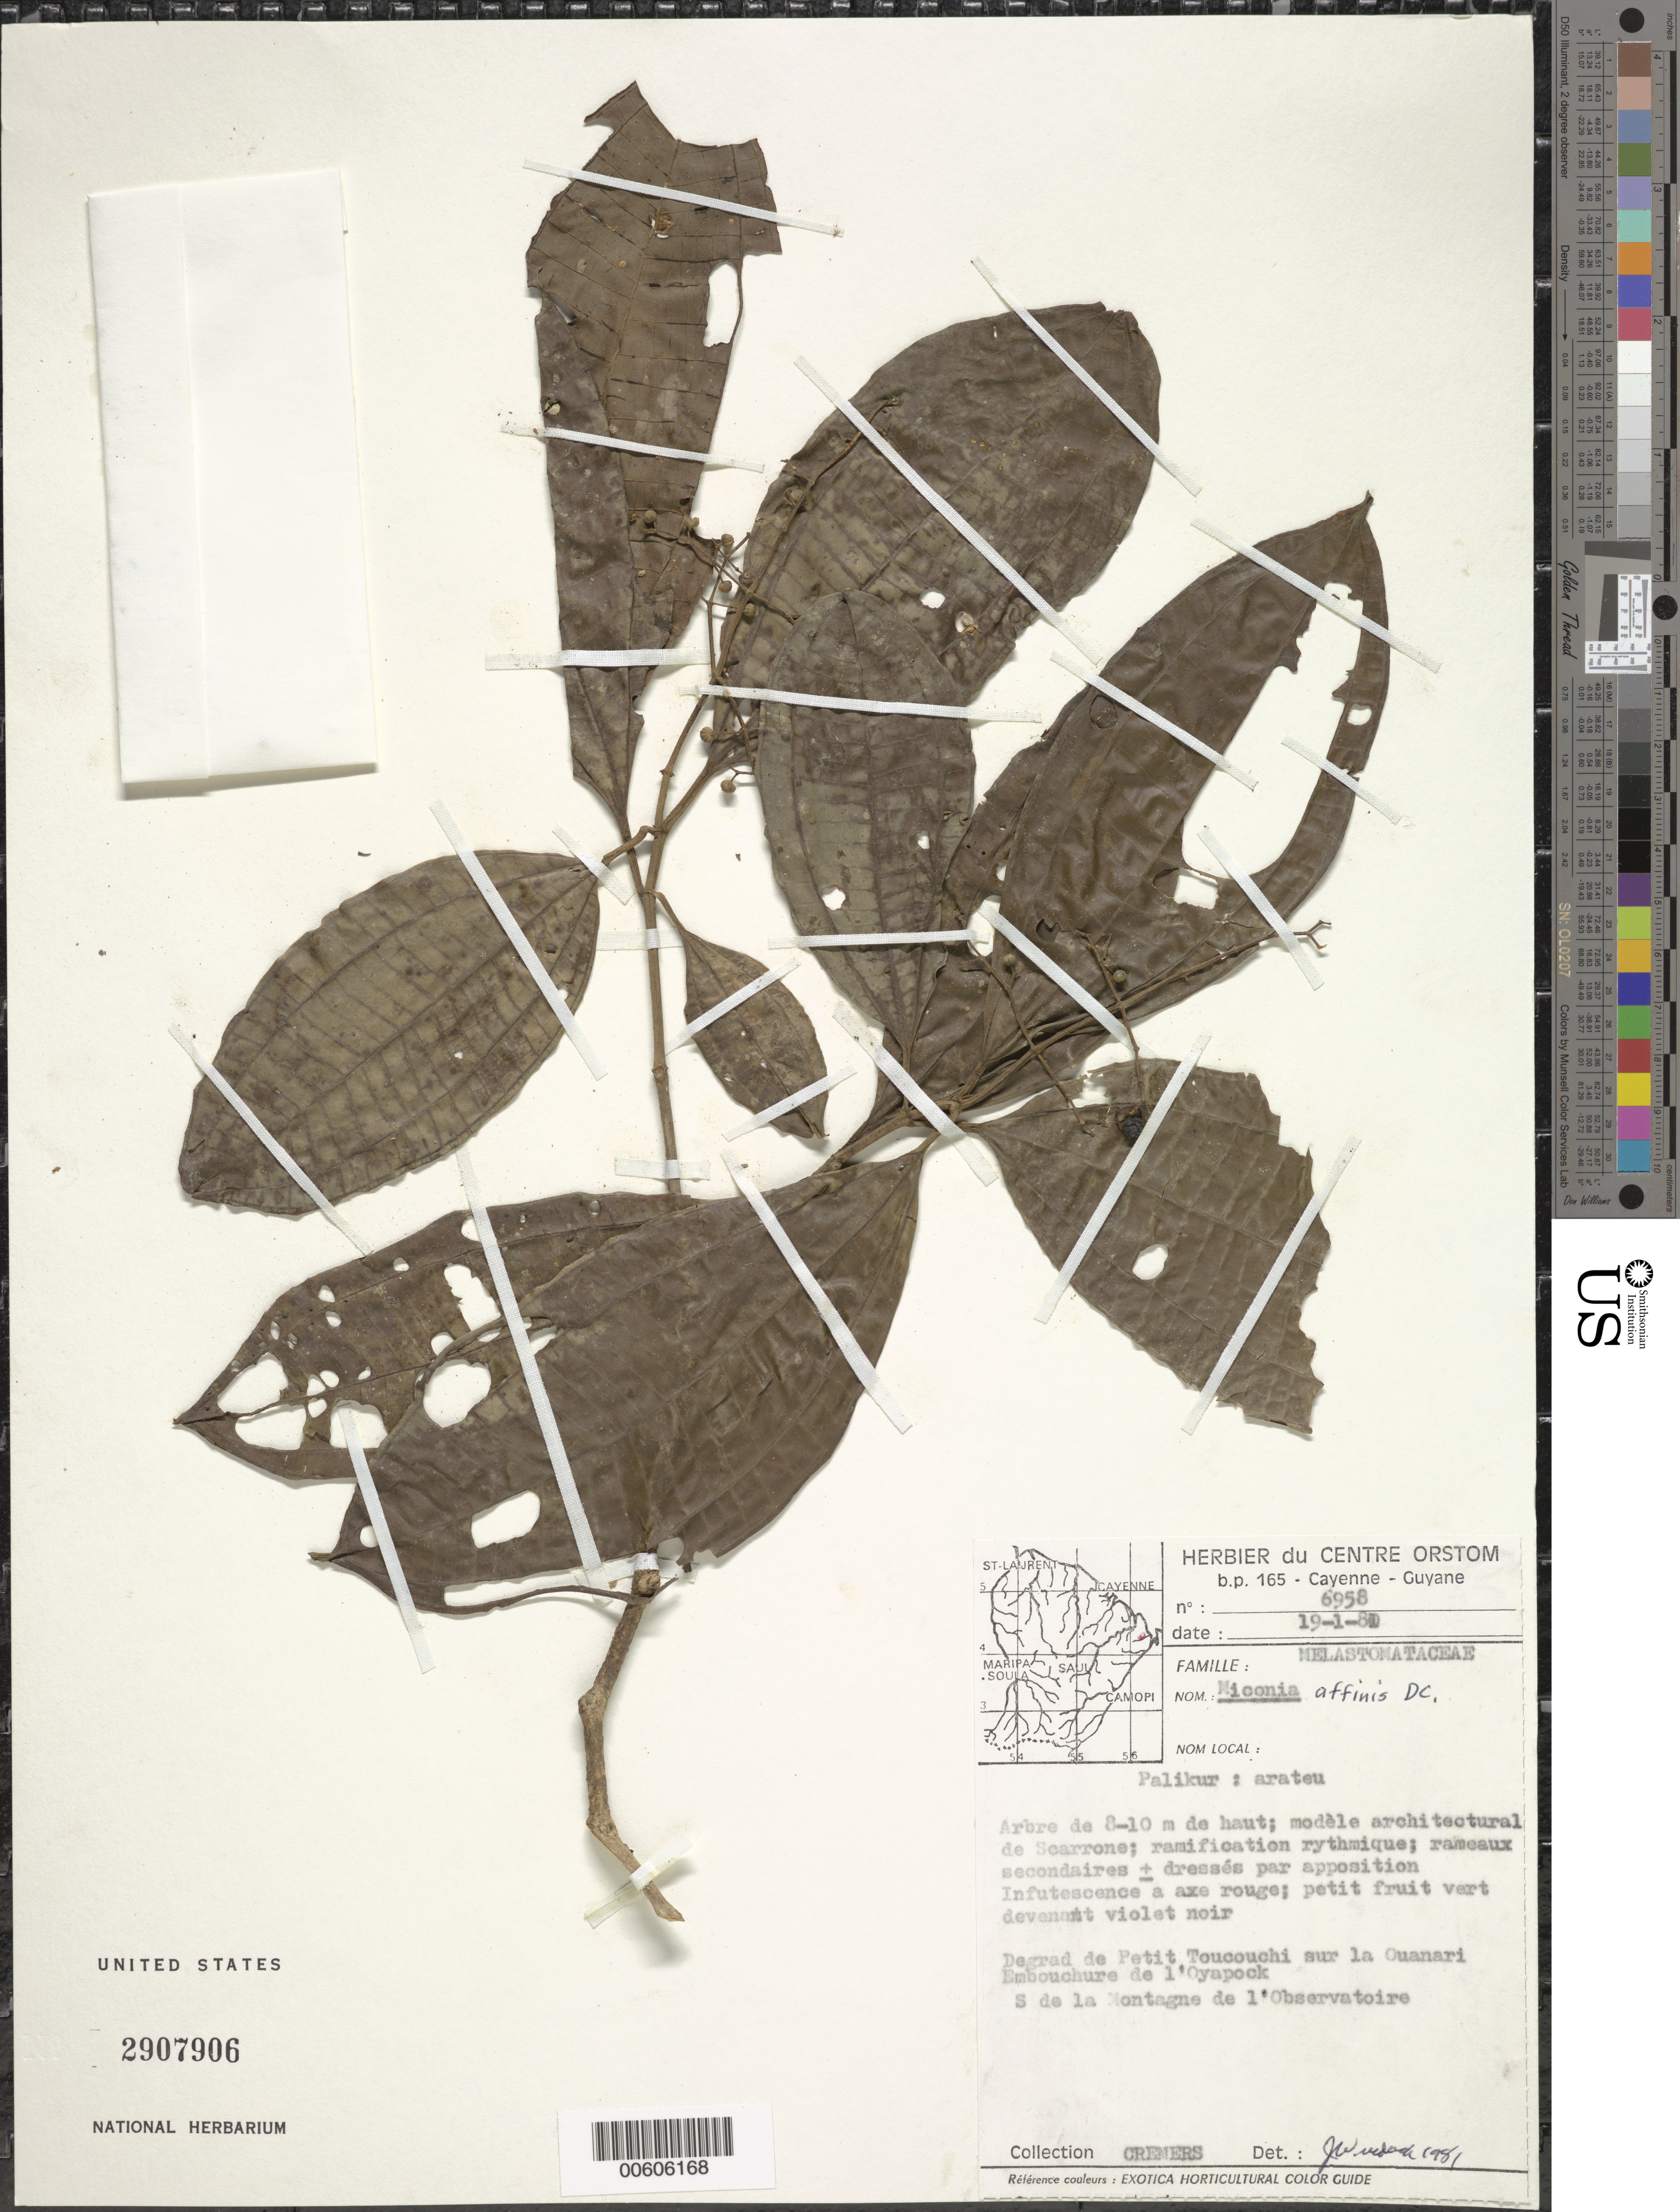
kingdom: Plantae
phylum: Tracheophyta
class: Magnoliopsida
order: Myrtales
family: Melastomataceae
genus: Miconia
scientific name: Miconia affinis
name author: DC.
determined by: Wurdack, John J., (US), US (UNITED STATES)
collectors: G. Cremers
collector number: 6958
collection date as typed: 19-Jan-81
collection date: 1981-01-19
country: French Guiana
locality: Petit Toucouchi sur la Ouanari, Embouchure de l'Oyapock, S de la Montagne de l'Observatoire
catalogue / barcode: US 2907906